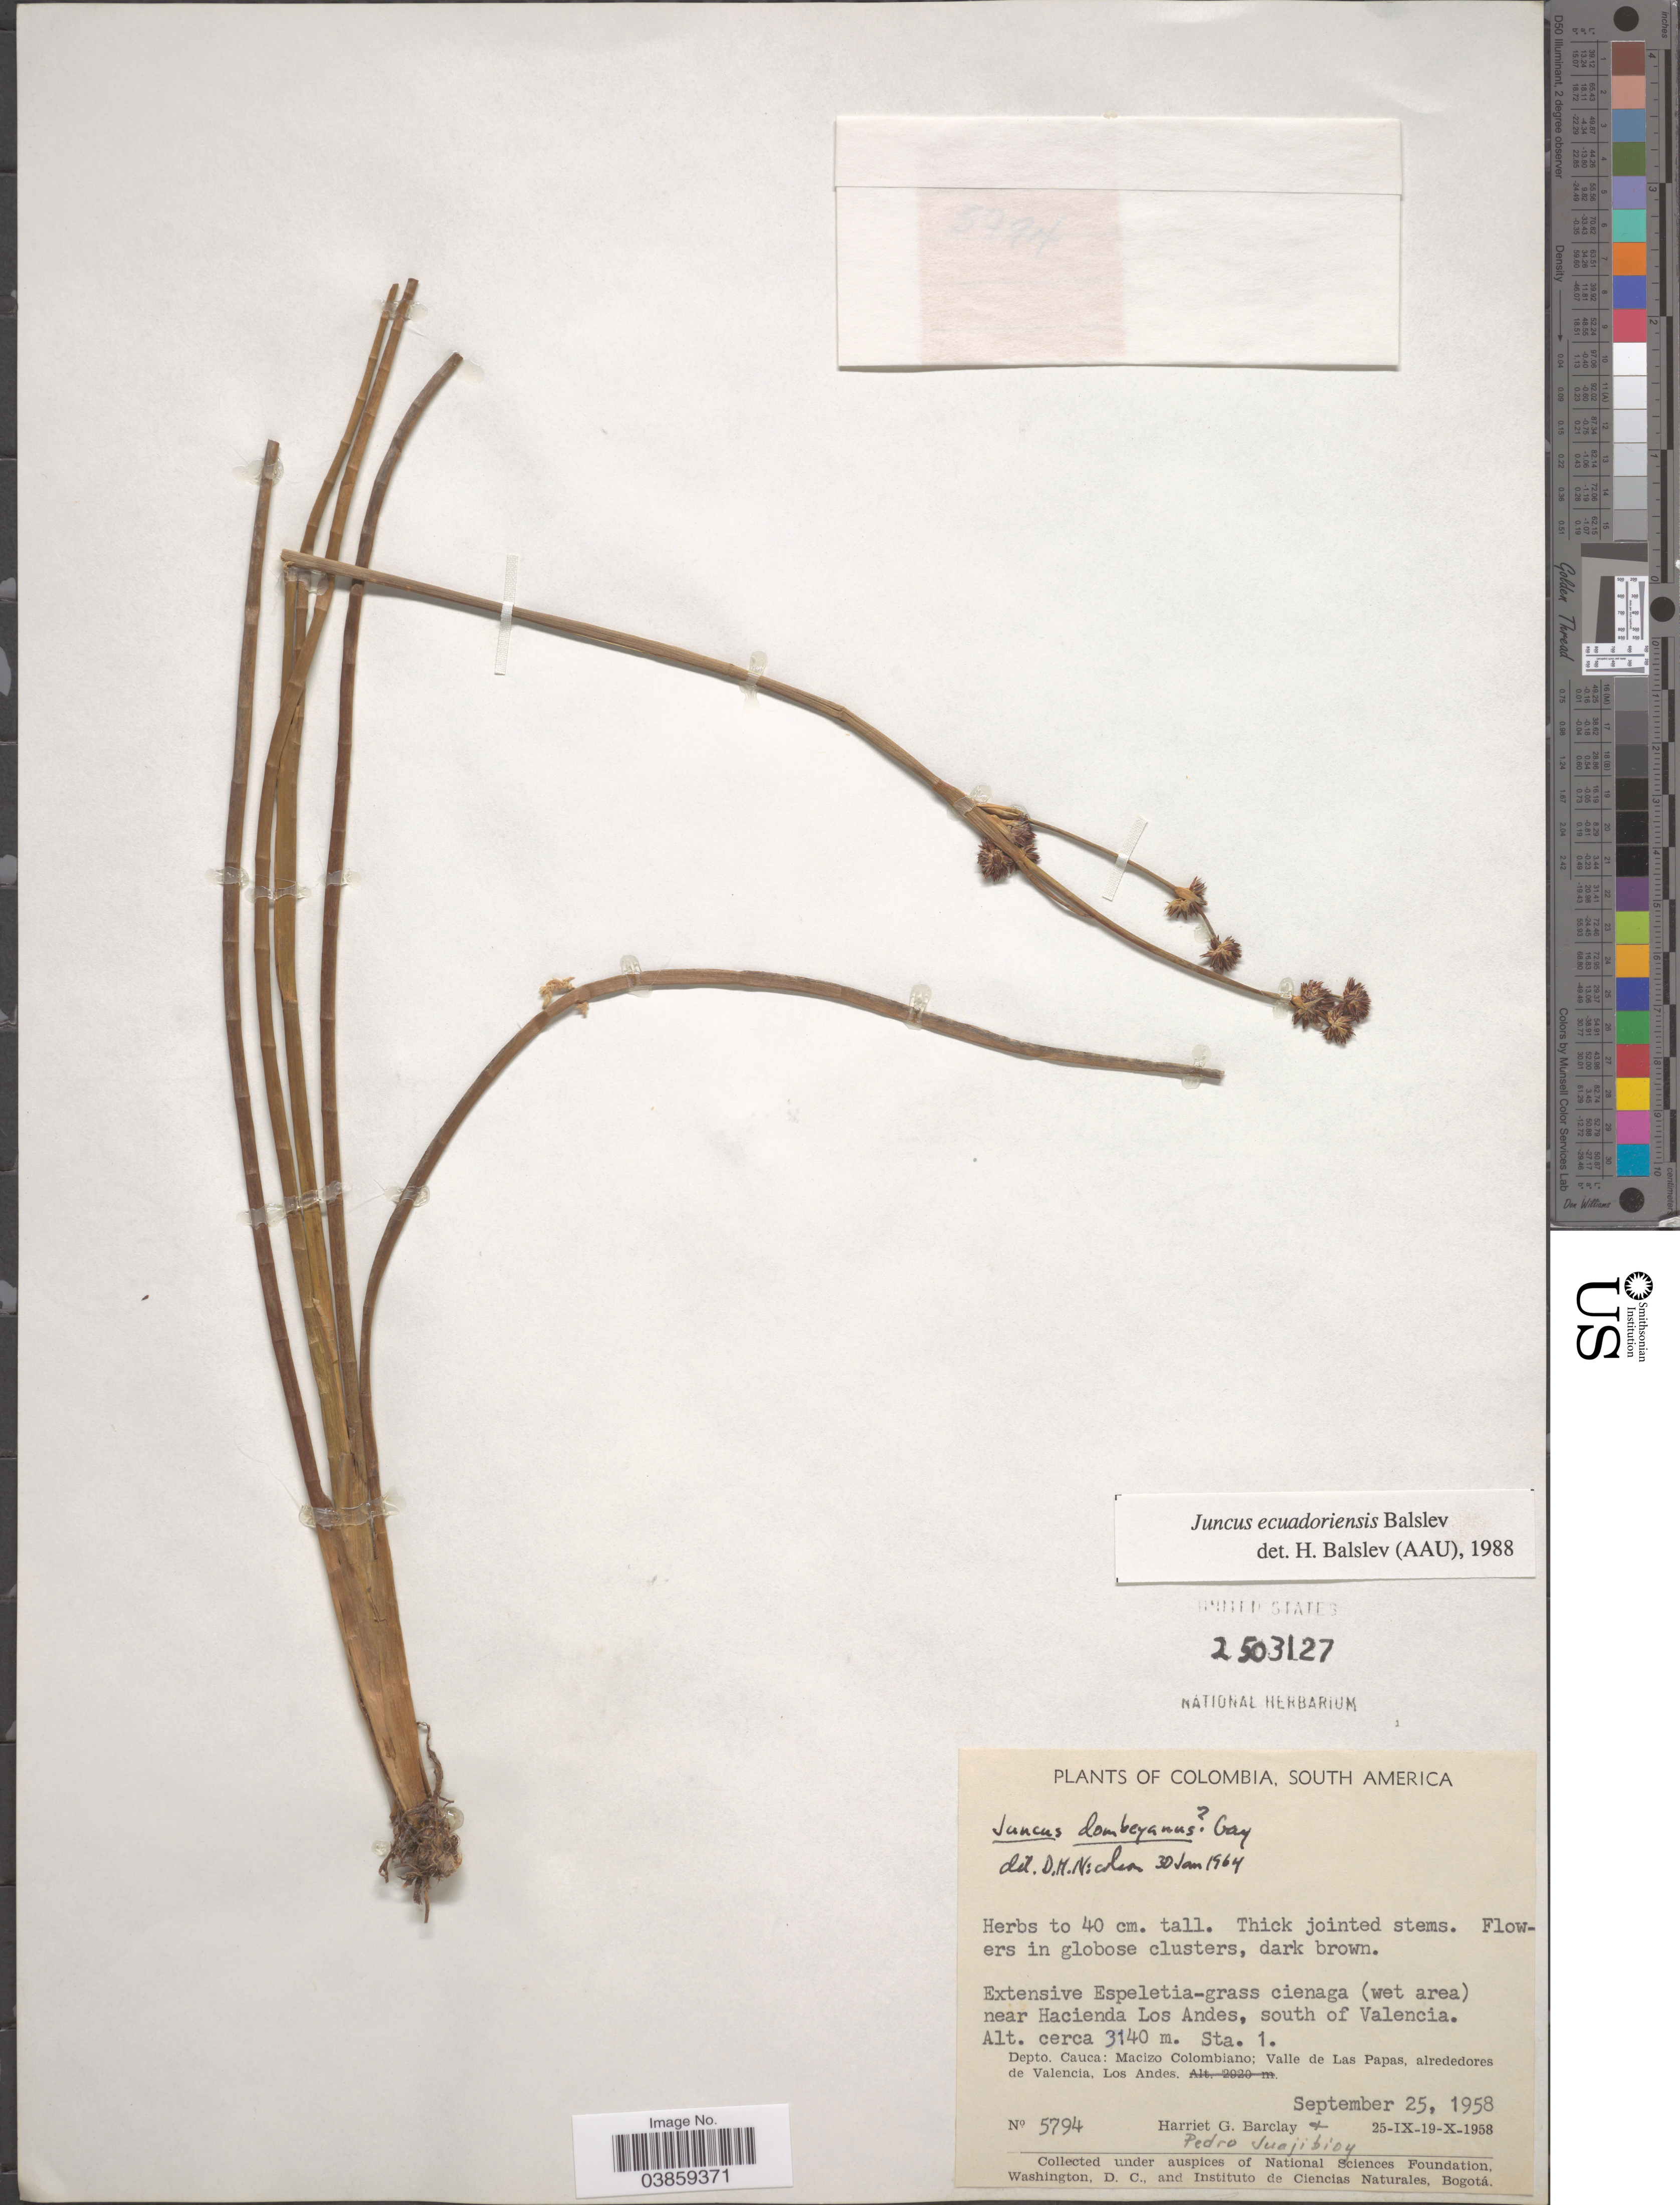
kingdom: Plantae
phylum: Tracheophyta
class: Liliopsida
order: Poales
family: Juncaceae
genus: Juncus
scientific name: Juncus ecuadoriensis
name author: Balslev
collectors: H. G. Barclay & P. Juajibioy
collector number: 5794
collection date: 1958-09-25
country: Colombia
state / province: Cauca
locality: Extensive Espeletia-grass cienaga (wet area) near Hacienda Los Andes, south of Valencia. Sta 1. Depto. Cauca: Macizo Colombiano; Valle de Las Papas, alrededores de Valencia, Los Andes.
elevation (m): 3140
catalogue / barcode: US 2503127